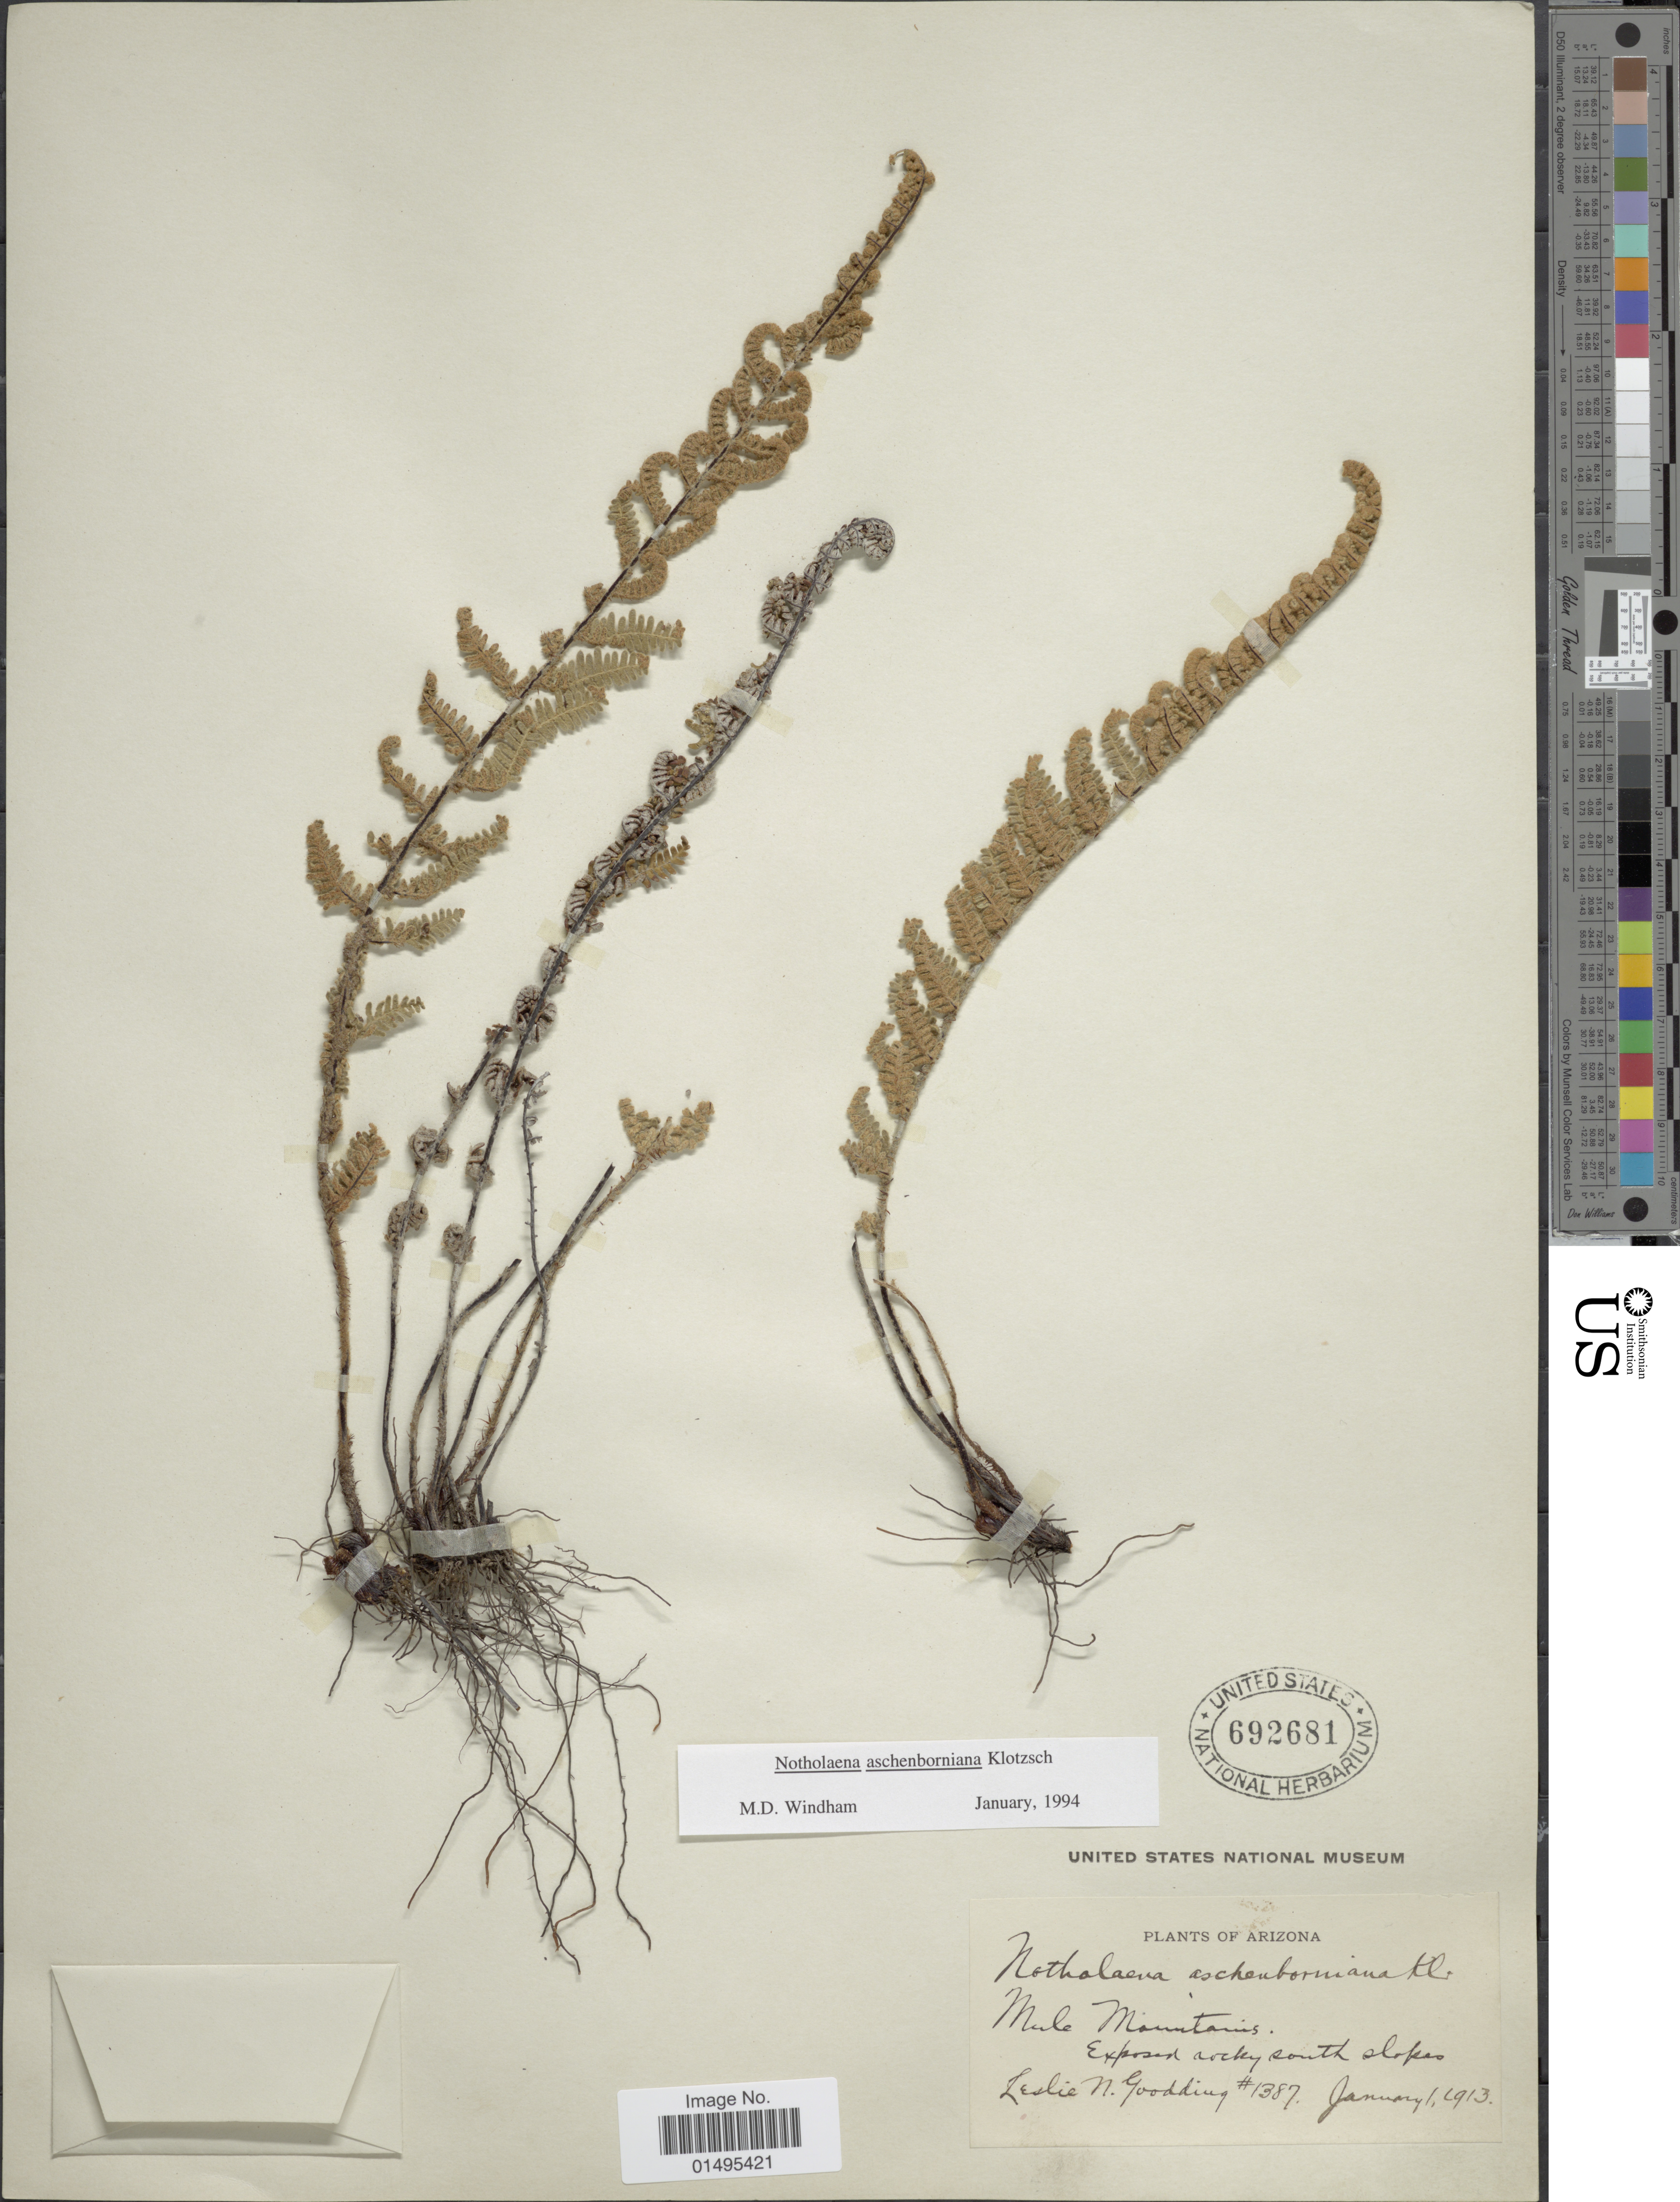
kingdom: Plantae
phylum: Tracheophyta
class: Polypodiopsida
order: Polypodiales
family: Pteridaceae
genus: Notholaena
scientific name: Notholaena aschenborniana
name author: Klotzsch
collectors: L. N. Goodding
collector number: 1387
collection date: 1913-01-01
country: United States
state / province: Arizona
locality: Mule Mountains, Exposed rocky south slopes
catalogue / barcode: US 692681